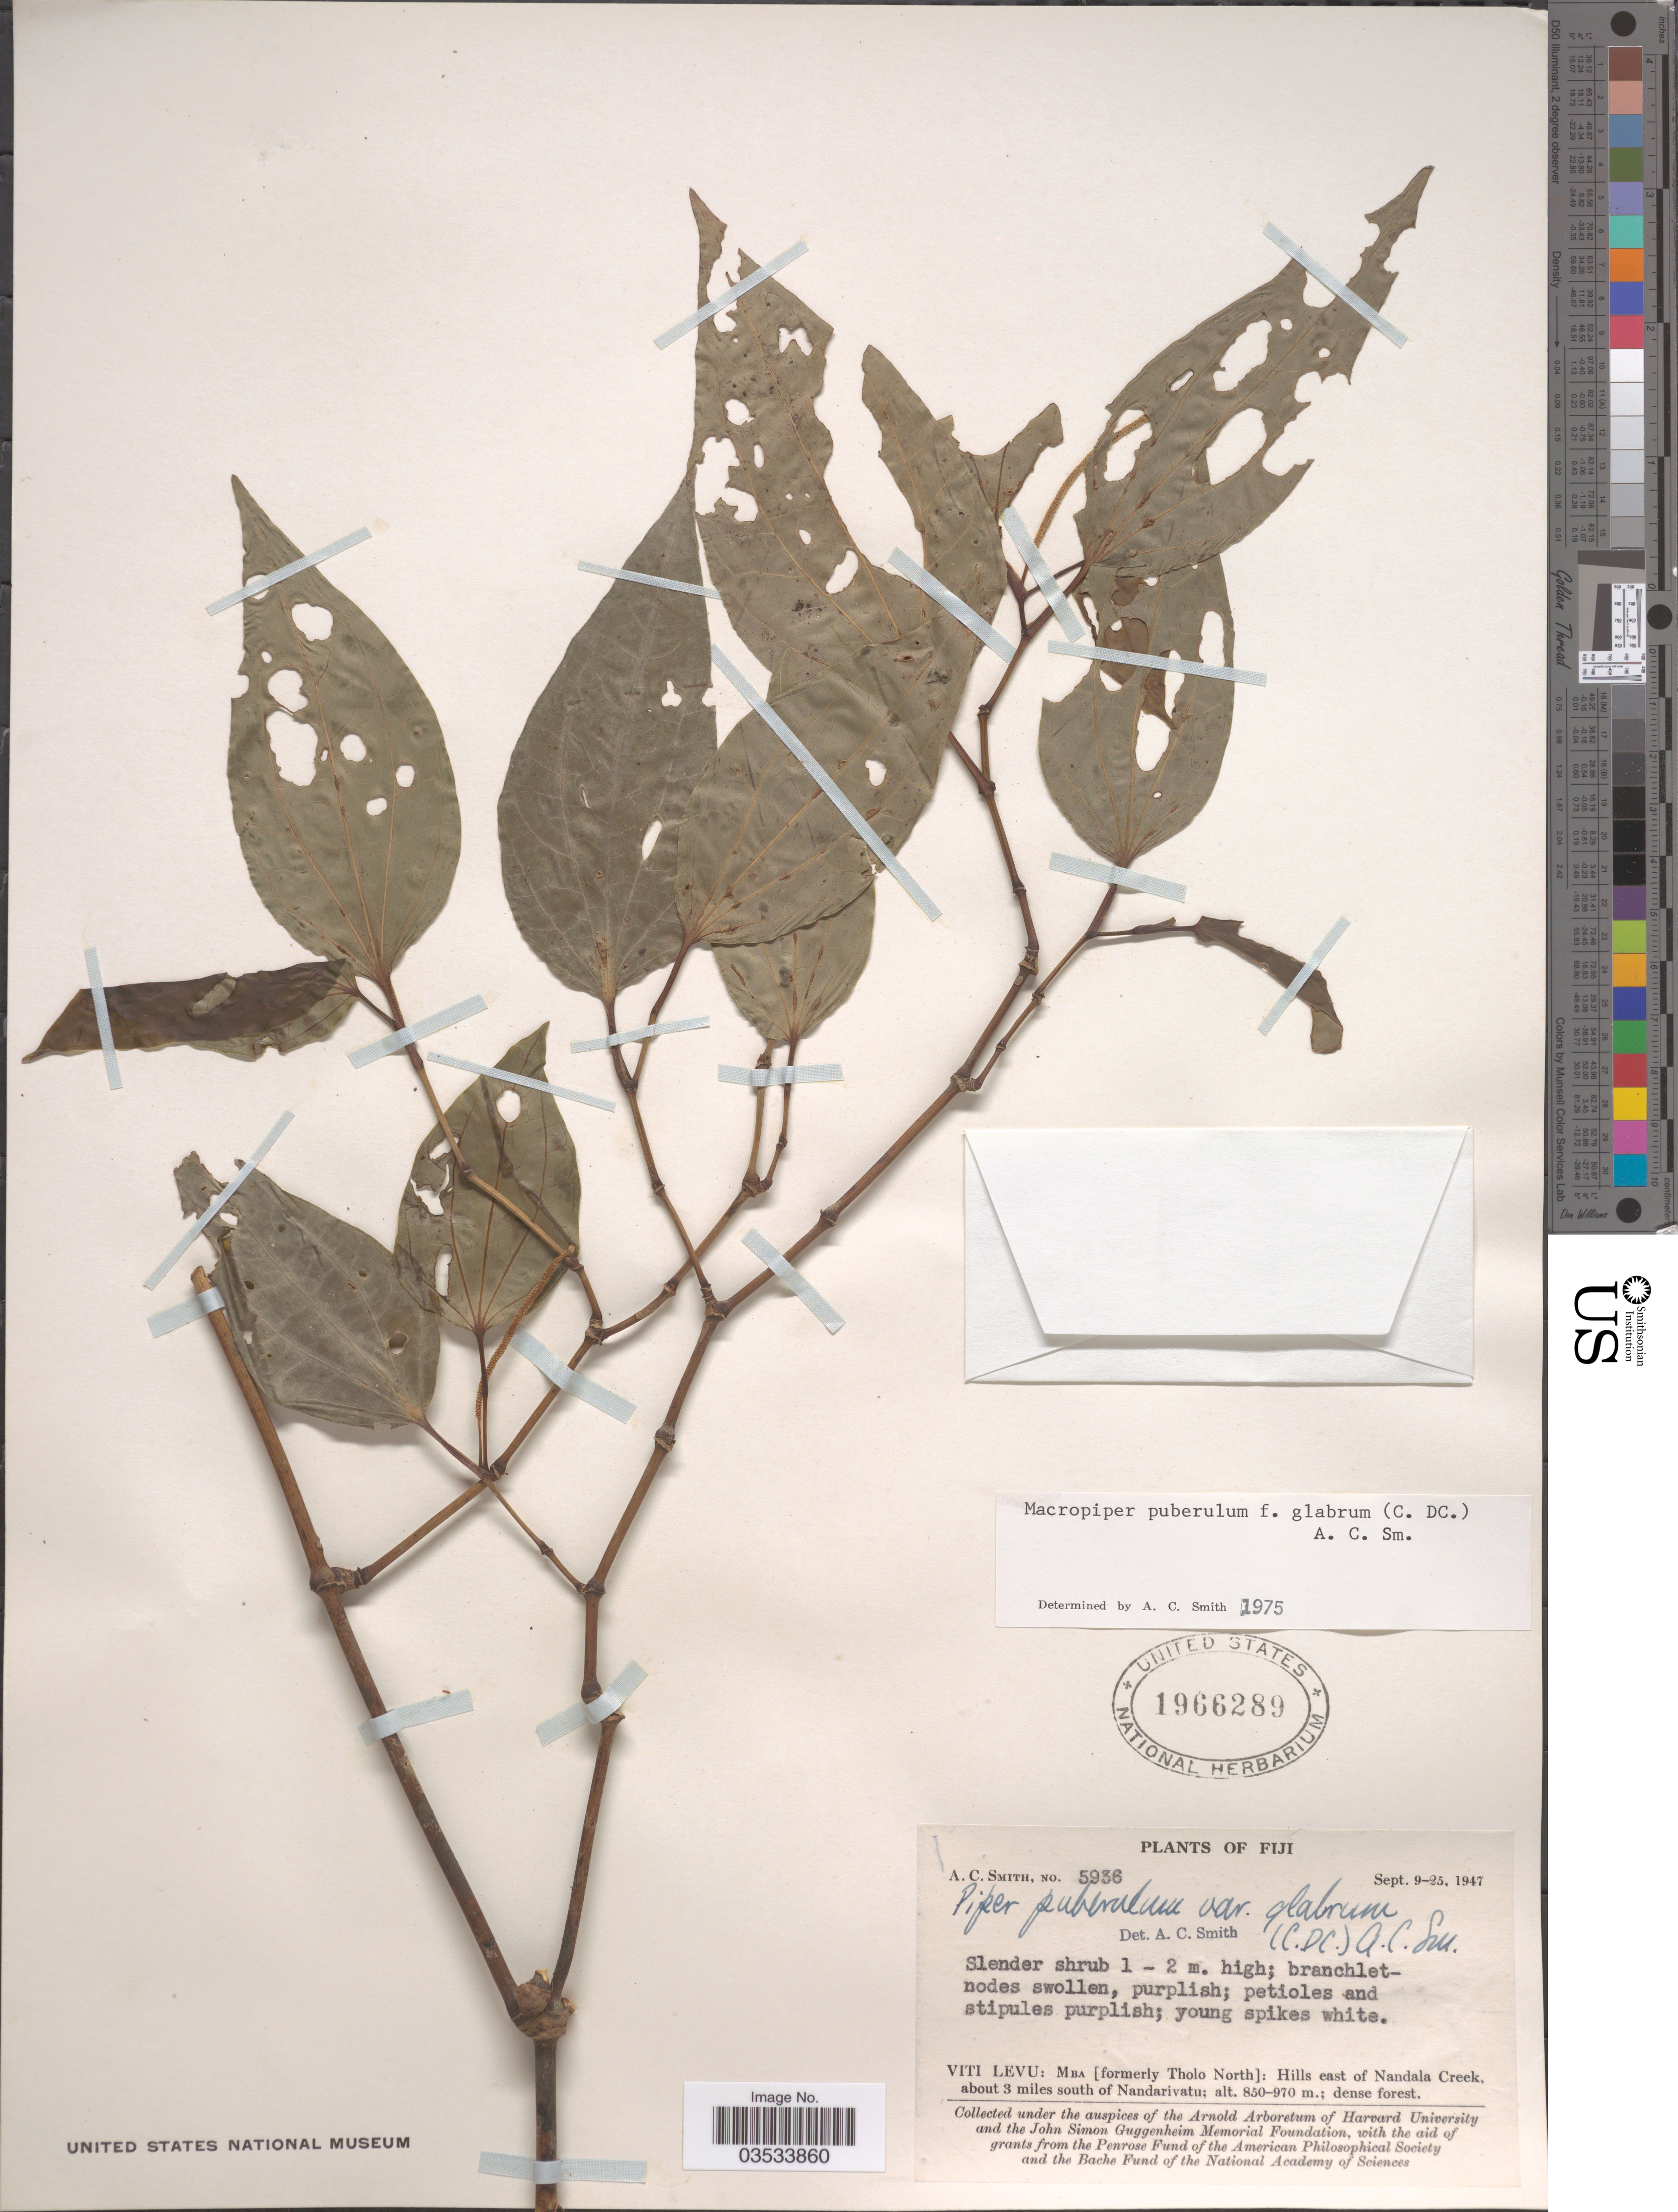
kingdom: Plantae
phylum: Tracheophyta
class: Magnoliopsida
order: Piperales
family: Piperaceae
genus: Piper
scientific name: Piper puberulum var. glabrum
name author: (C. DC.) C.A. Sm.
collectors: A. C. Smith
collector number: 5936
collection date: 1947-09-09/1947-09-25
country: Fiji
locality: Viti Levu: Mba [formerly Tholo North]: Hills east of Nandala Creek, about 3 miles south of Nandarivatu.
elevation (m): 850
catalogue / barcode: US 1966289